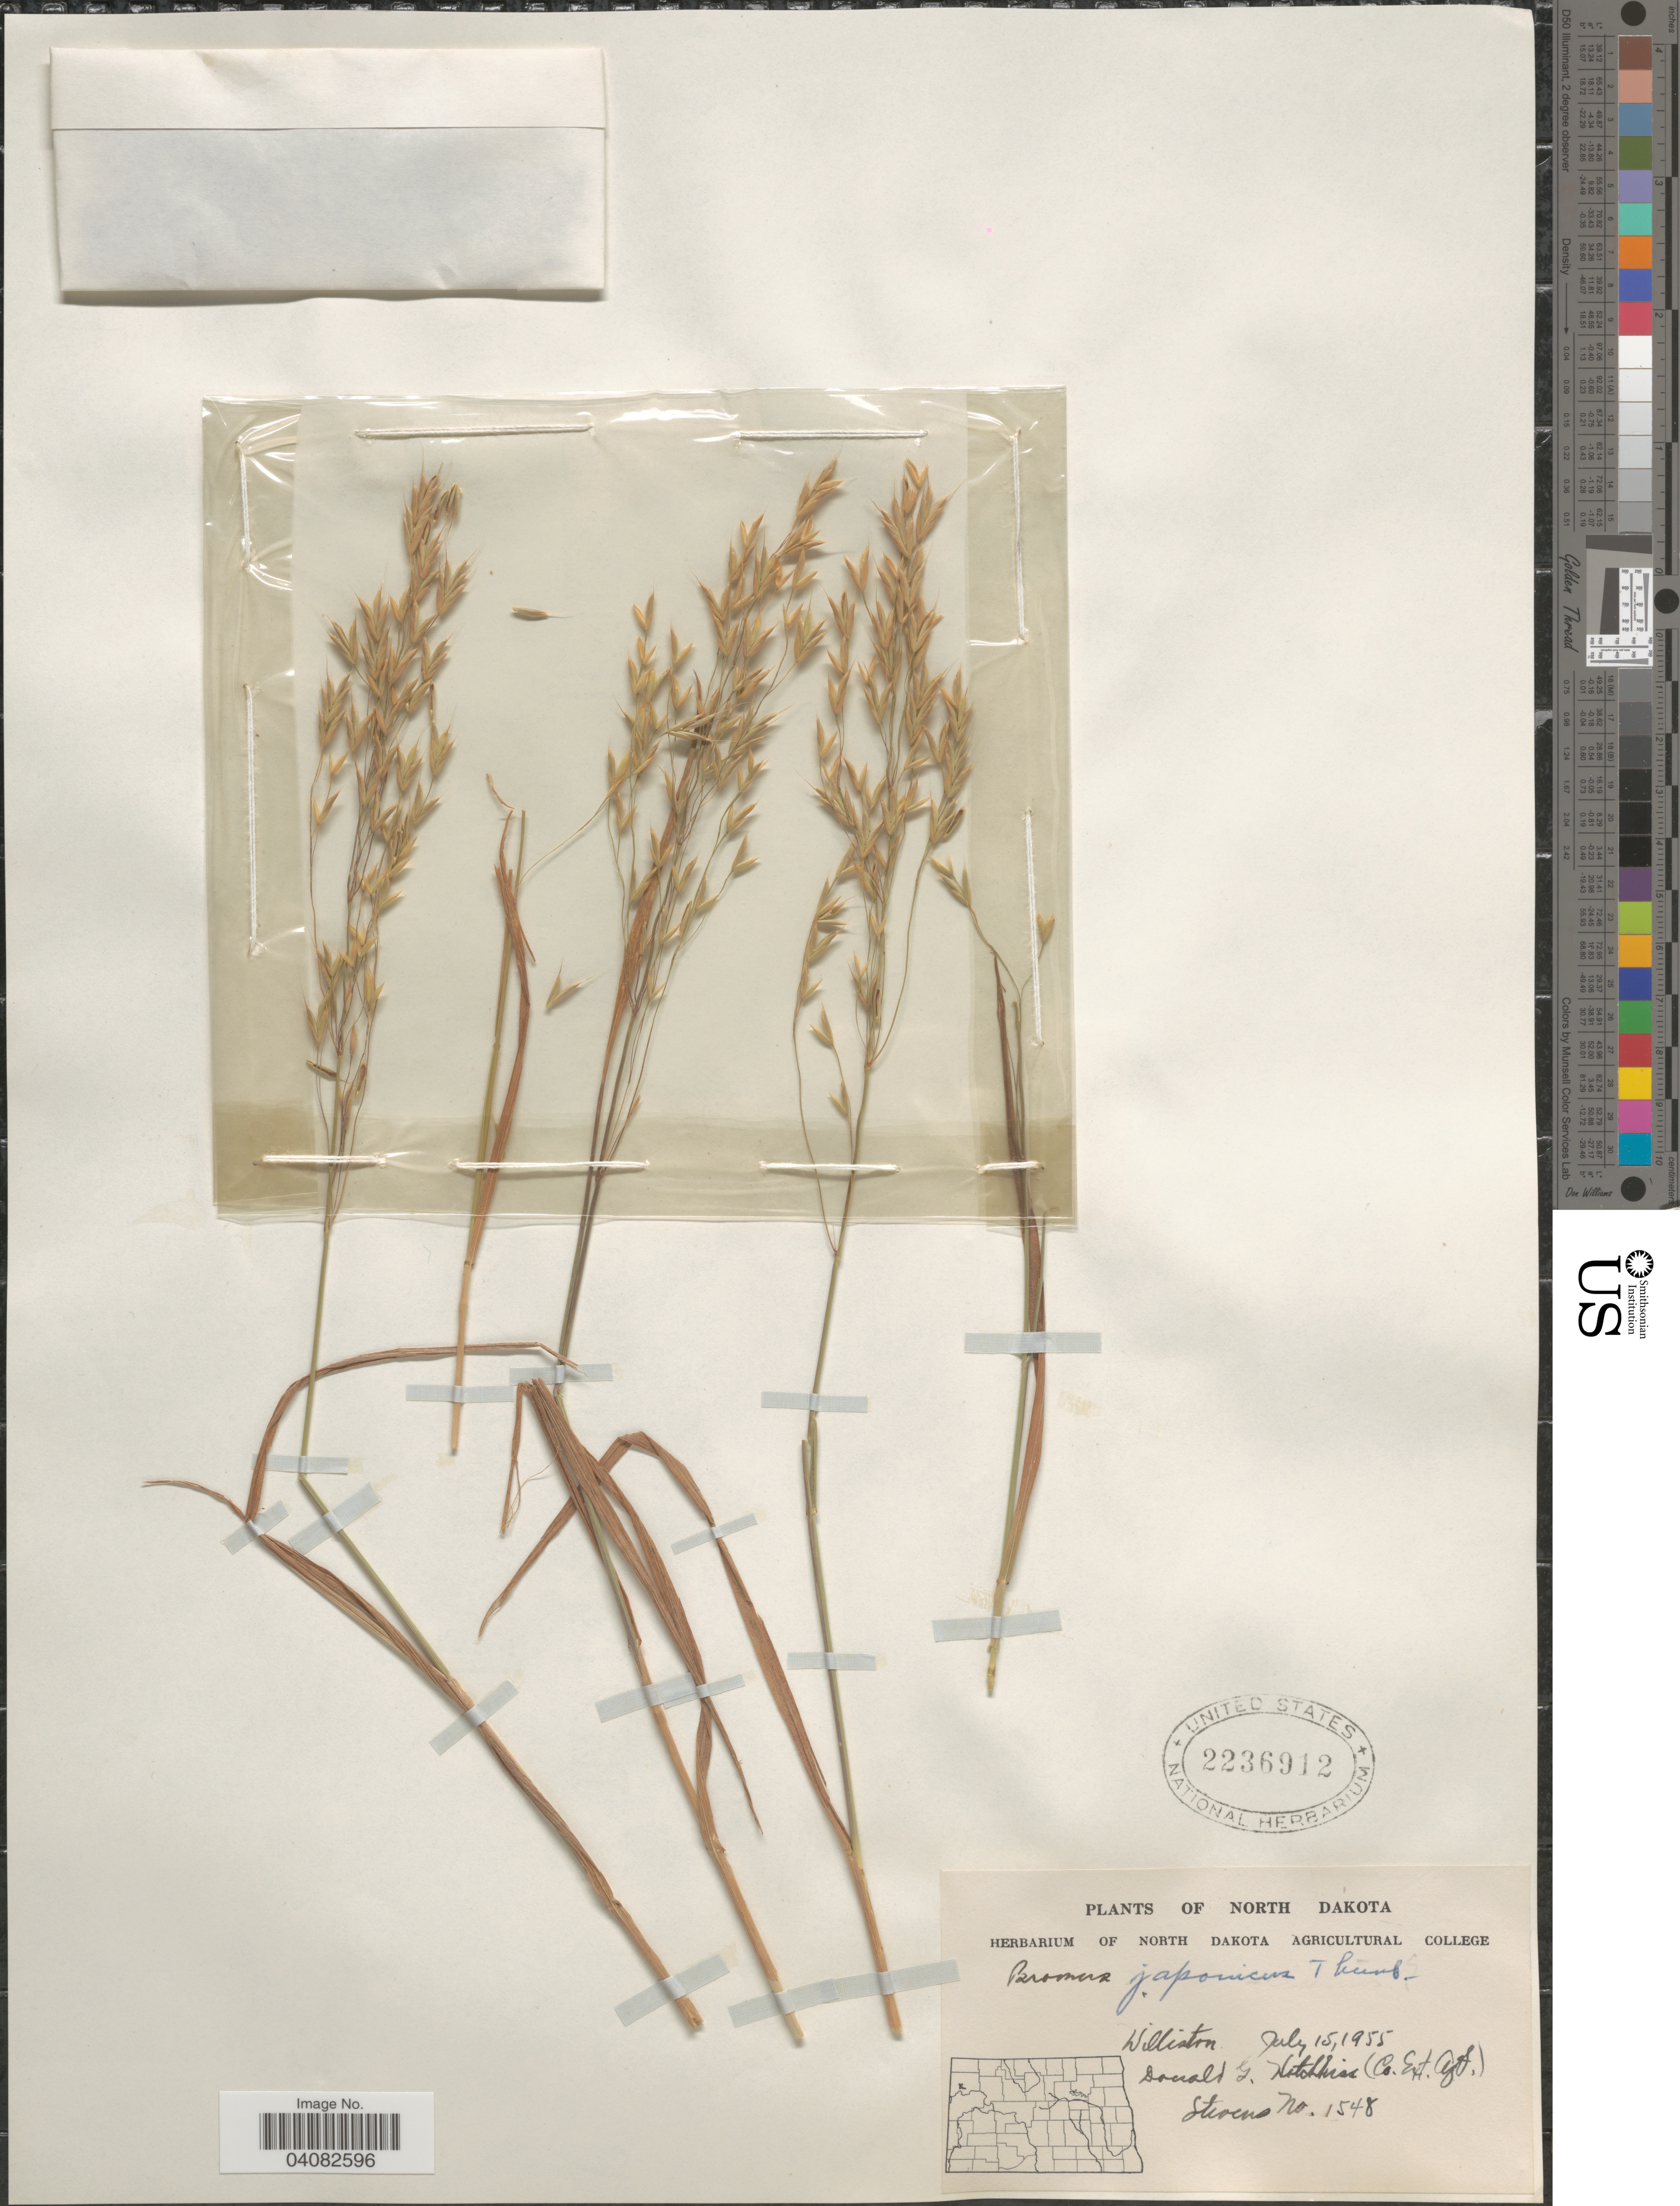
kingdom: Plantae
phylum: Tracheophyta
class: Liliopsida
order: Poales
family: Poaceae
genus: Bromus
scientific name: Bromus japonicus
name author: Houtt.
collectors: -. Stevens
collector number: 1548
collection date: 1955-07-15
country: United States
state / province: North Dakota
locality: Williston. Donald G. Hotchkiss (Co. Ext. Agt.).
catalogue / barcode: US 2236912